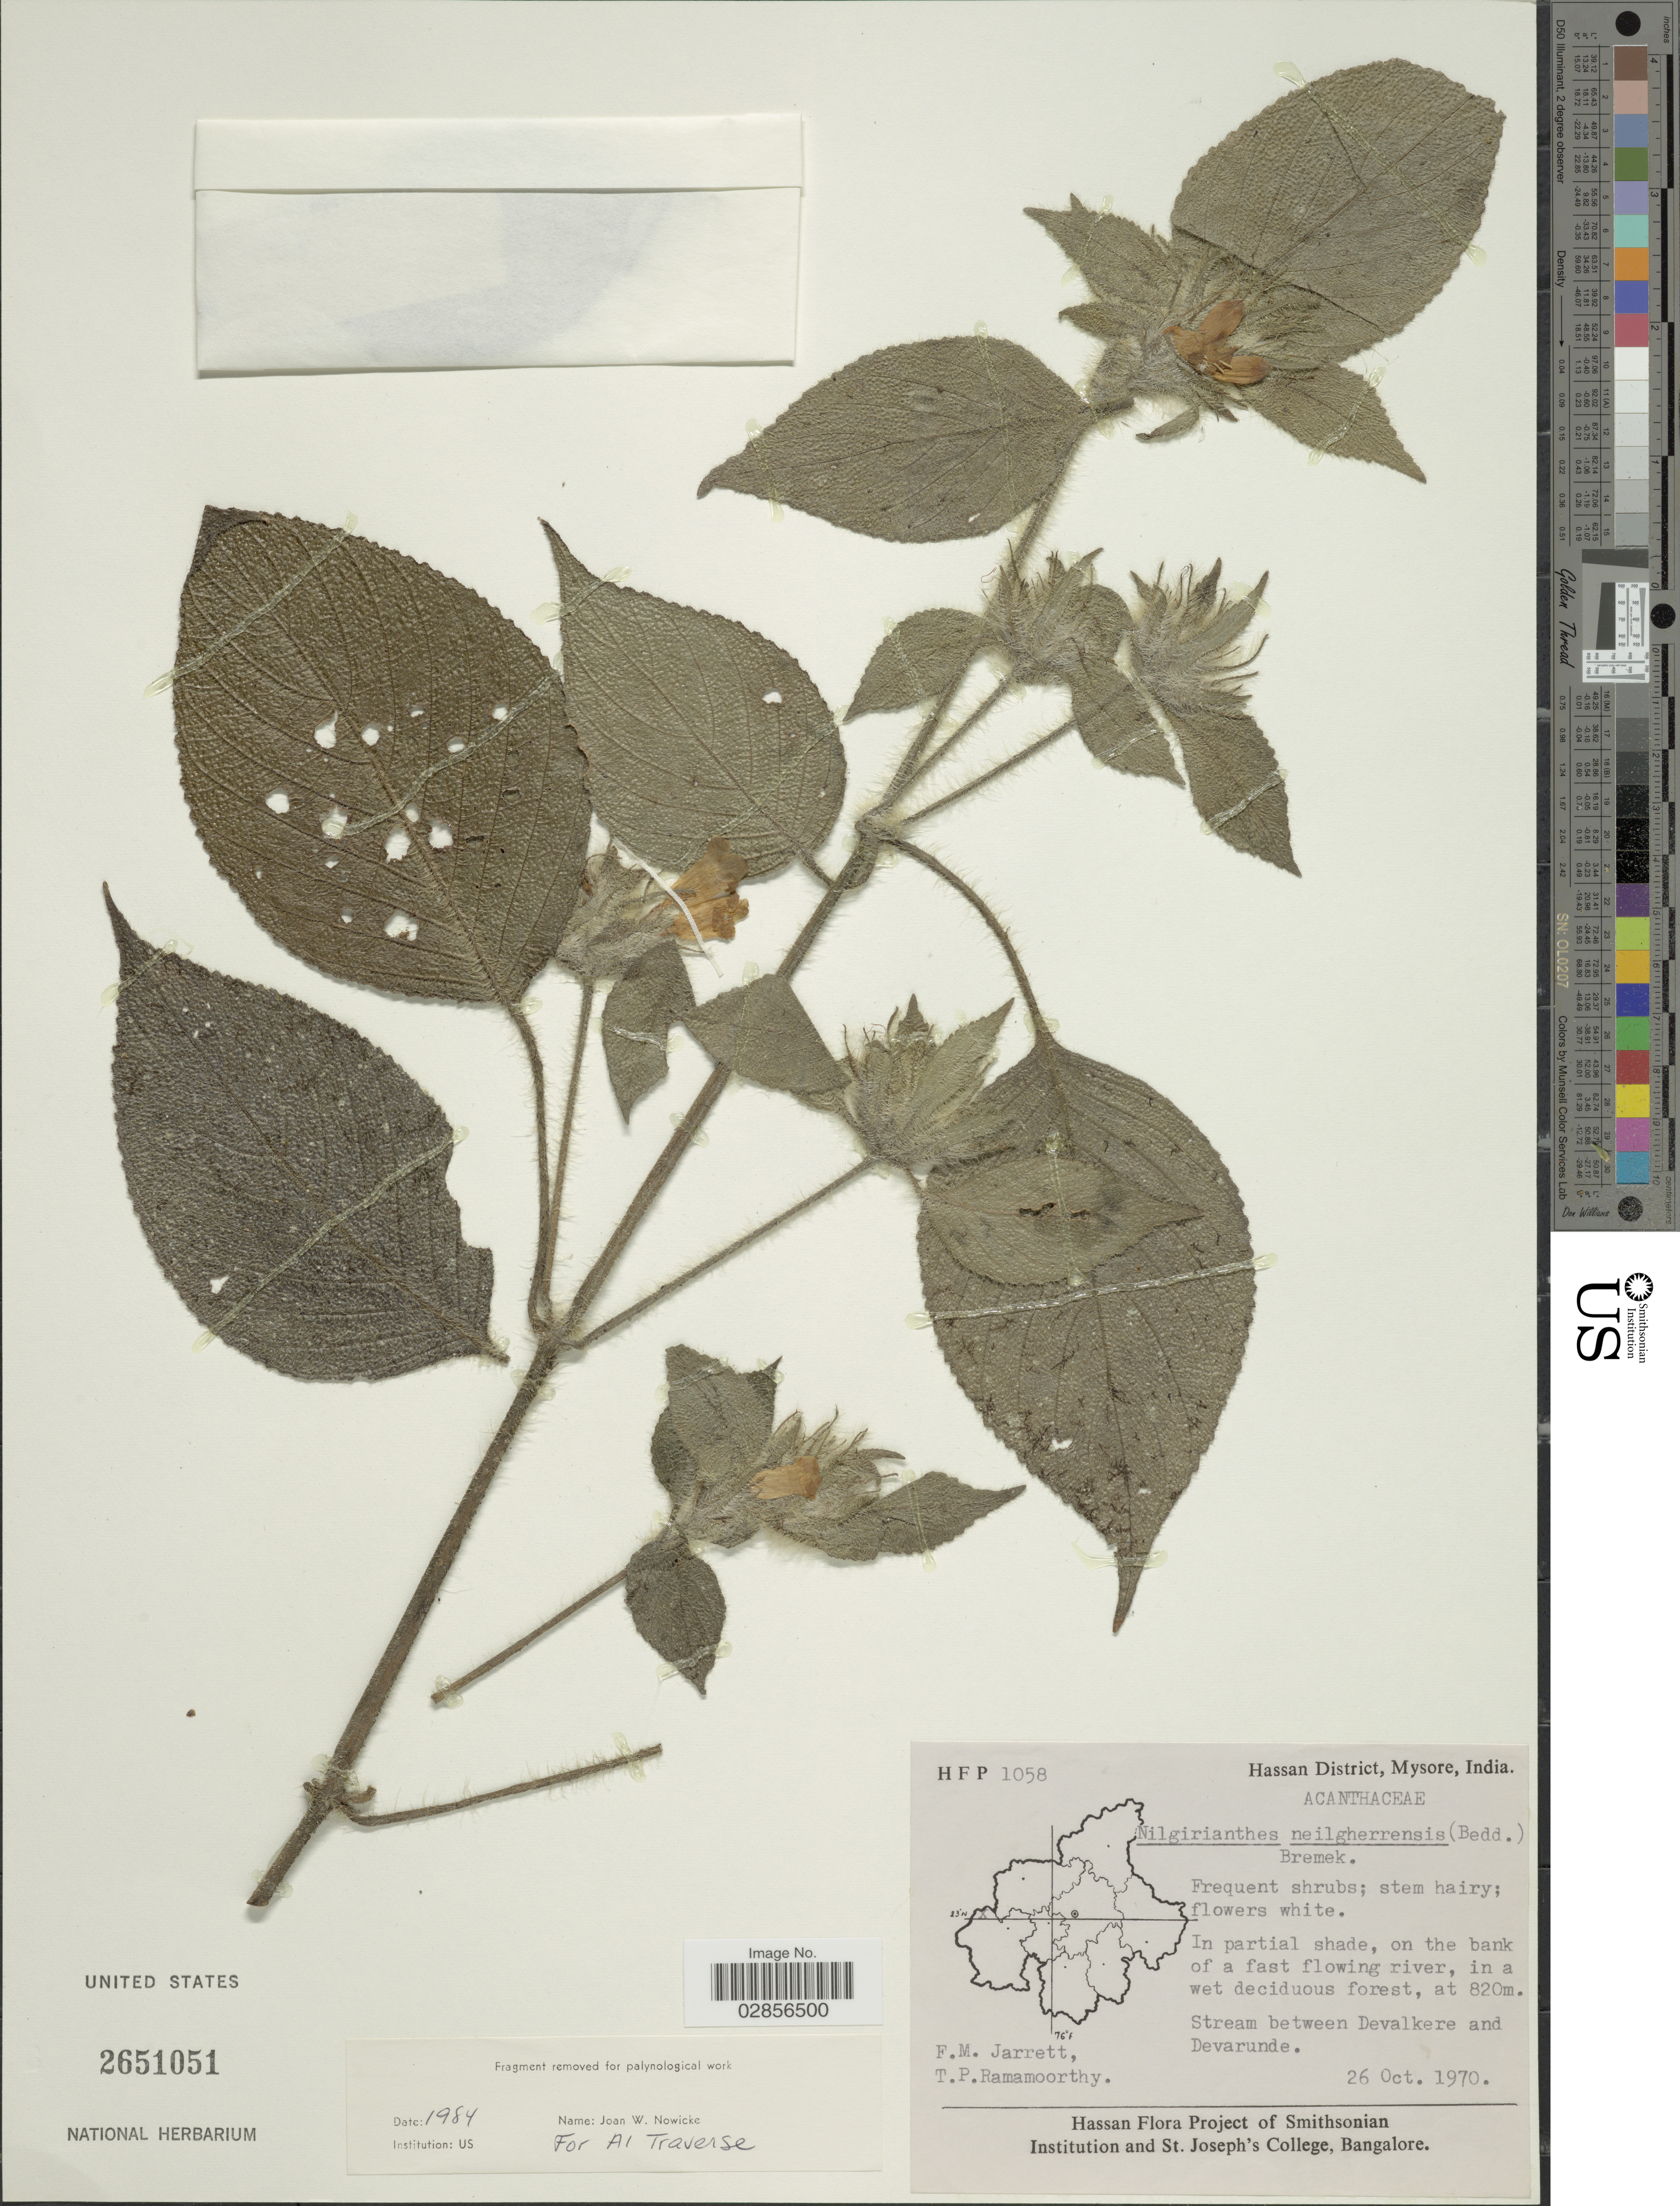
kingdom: Plantae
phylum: Tracheophyta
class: Magnoliopsida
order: Lamiales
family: Acanthaceae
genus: Strobilanthes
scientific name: Strobilanthes neilgherrensis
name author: Bedd.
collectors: F. M. Jarrett & T. P. Ramamoorthy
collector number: HFP1058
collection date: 1970-10-26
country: India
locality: Hassan District, Mysore. Stream between Devalkere and Devarunde.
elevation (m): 820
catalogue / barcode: US 2651051